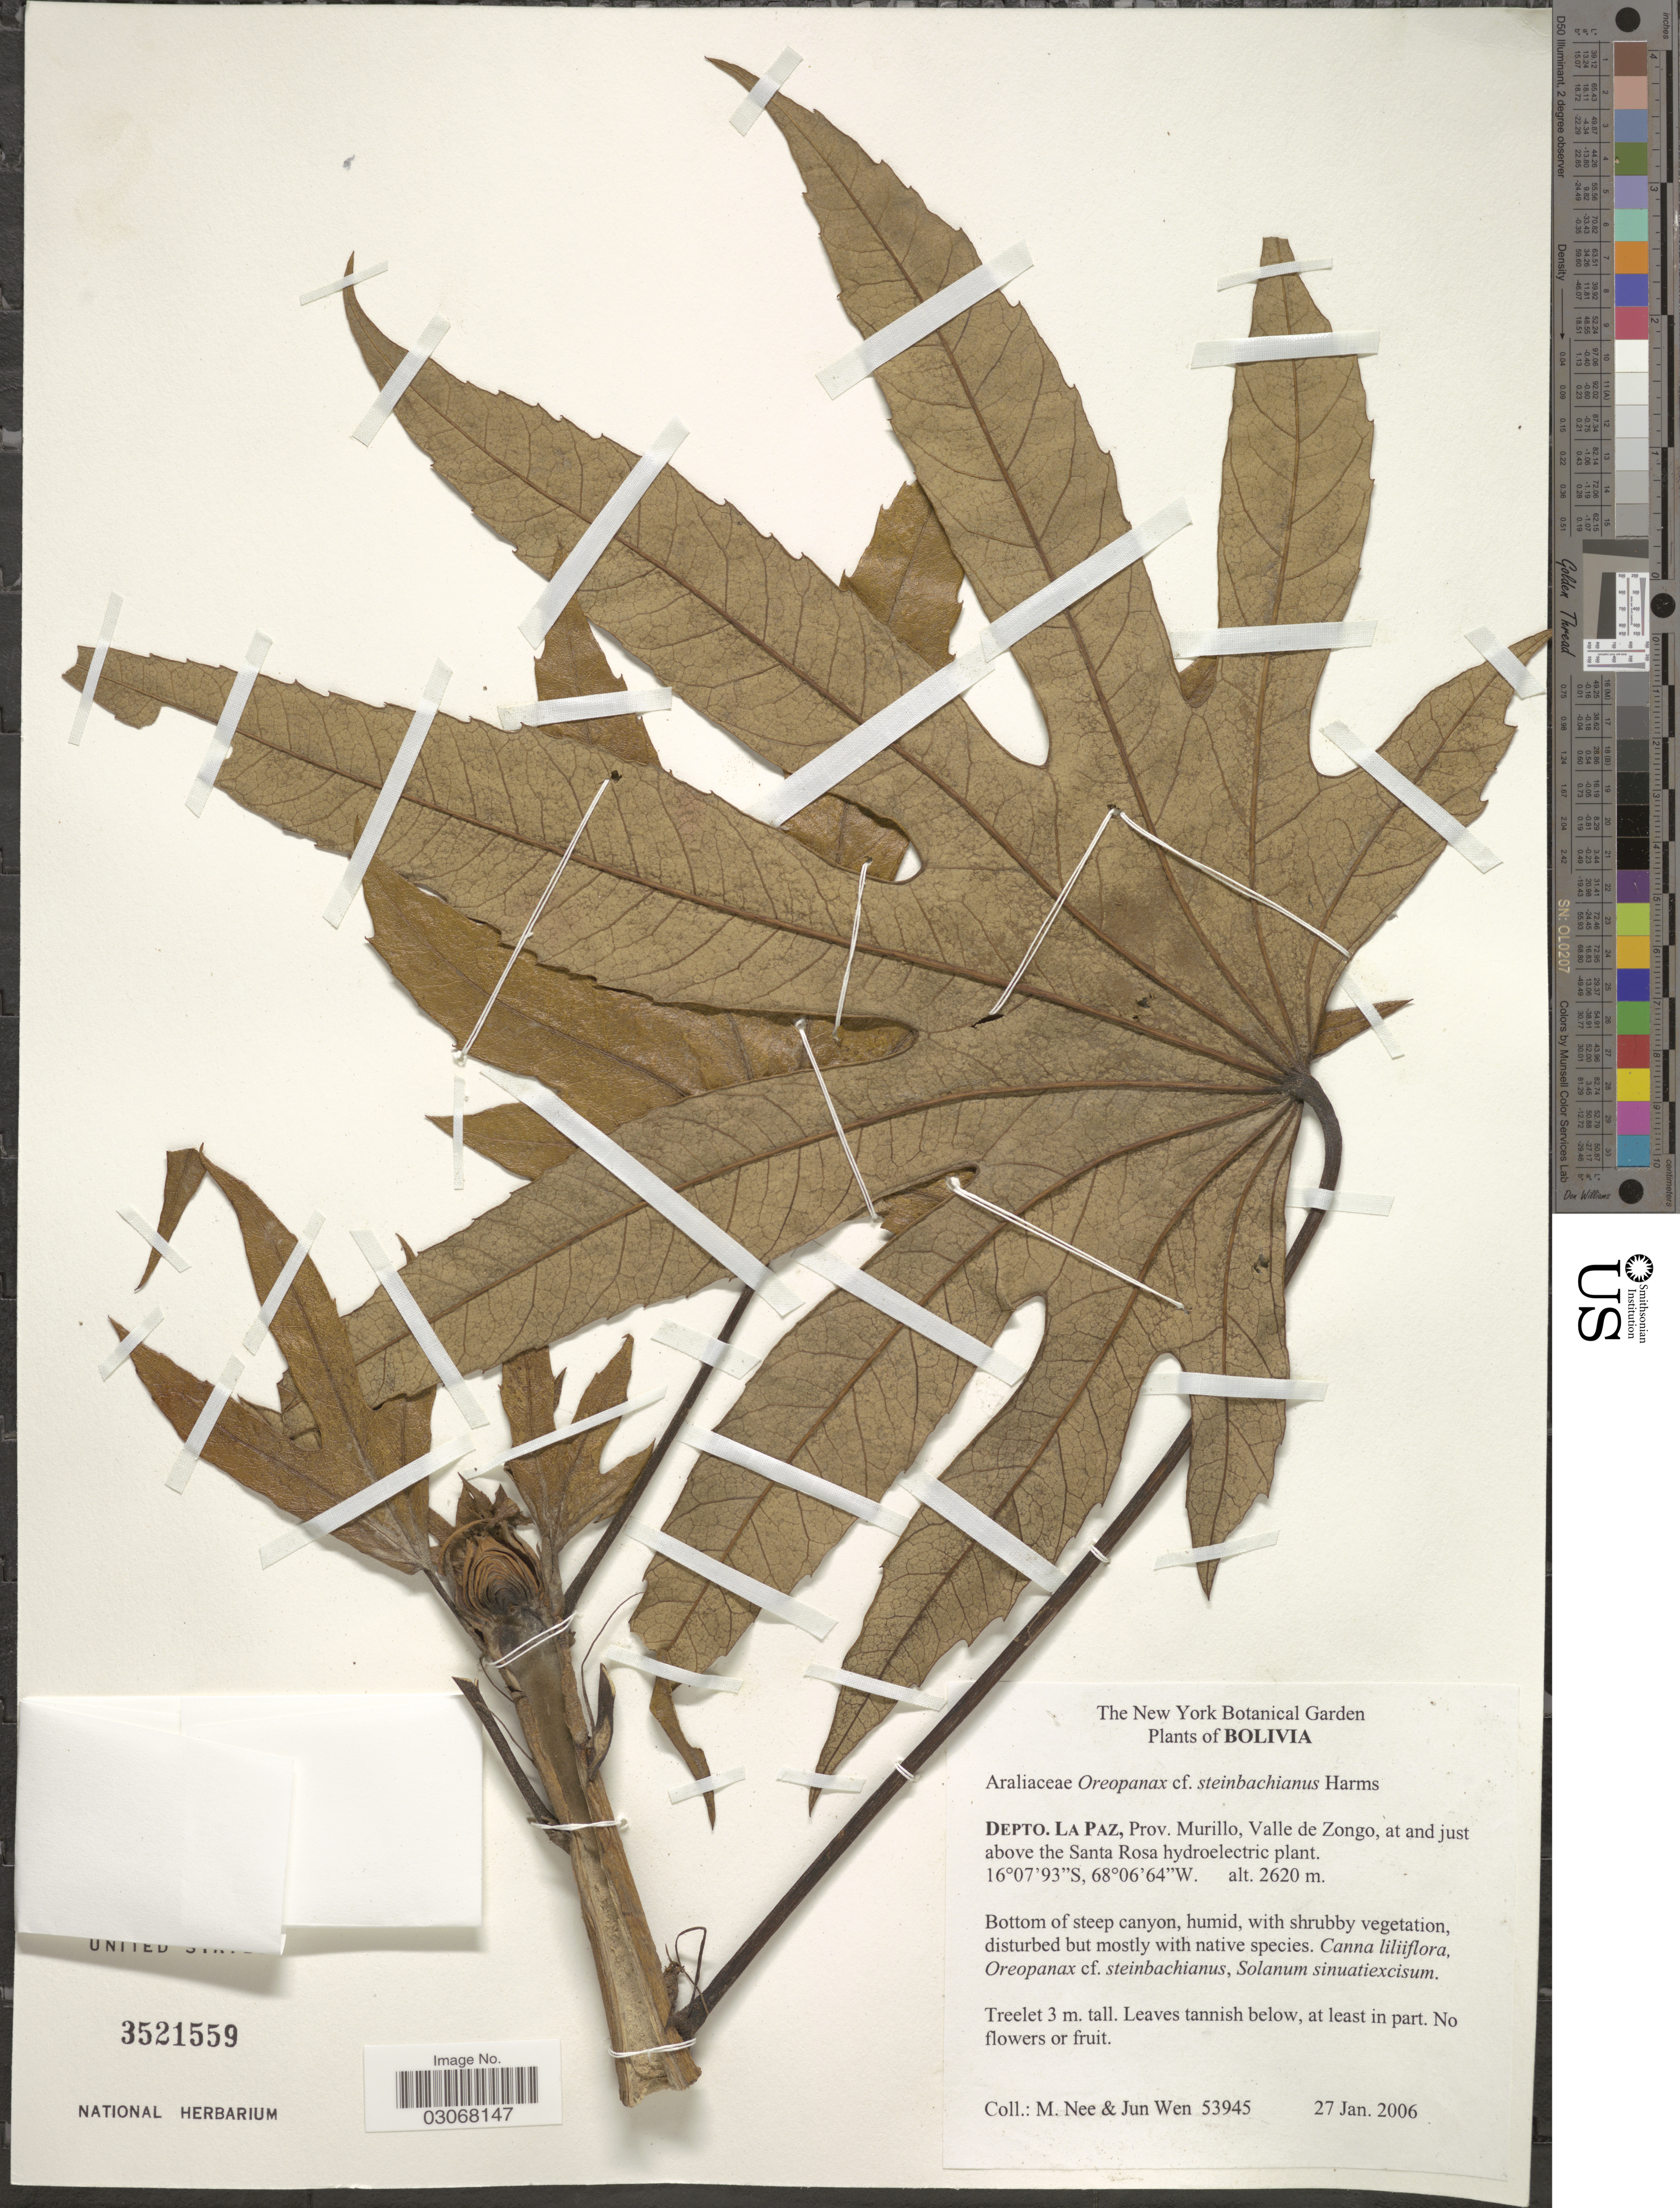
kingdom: Plantae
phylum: Tracheophyta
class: Magnoliopsida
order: Apiales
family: Araliaceae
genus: Oreopanax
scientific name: Oreopanax steinbachianus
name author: Harms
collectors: M. Nee & J. Wen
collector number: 53945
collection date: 2006-01-27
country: Bolivia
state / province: La Paz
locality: Depto. La Paz, Prov. Murillo, Valle de Zongo, at and just above the Santa Rosa hydroelectric plant.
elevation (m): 2620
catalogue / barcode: US 3521559